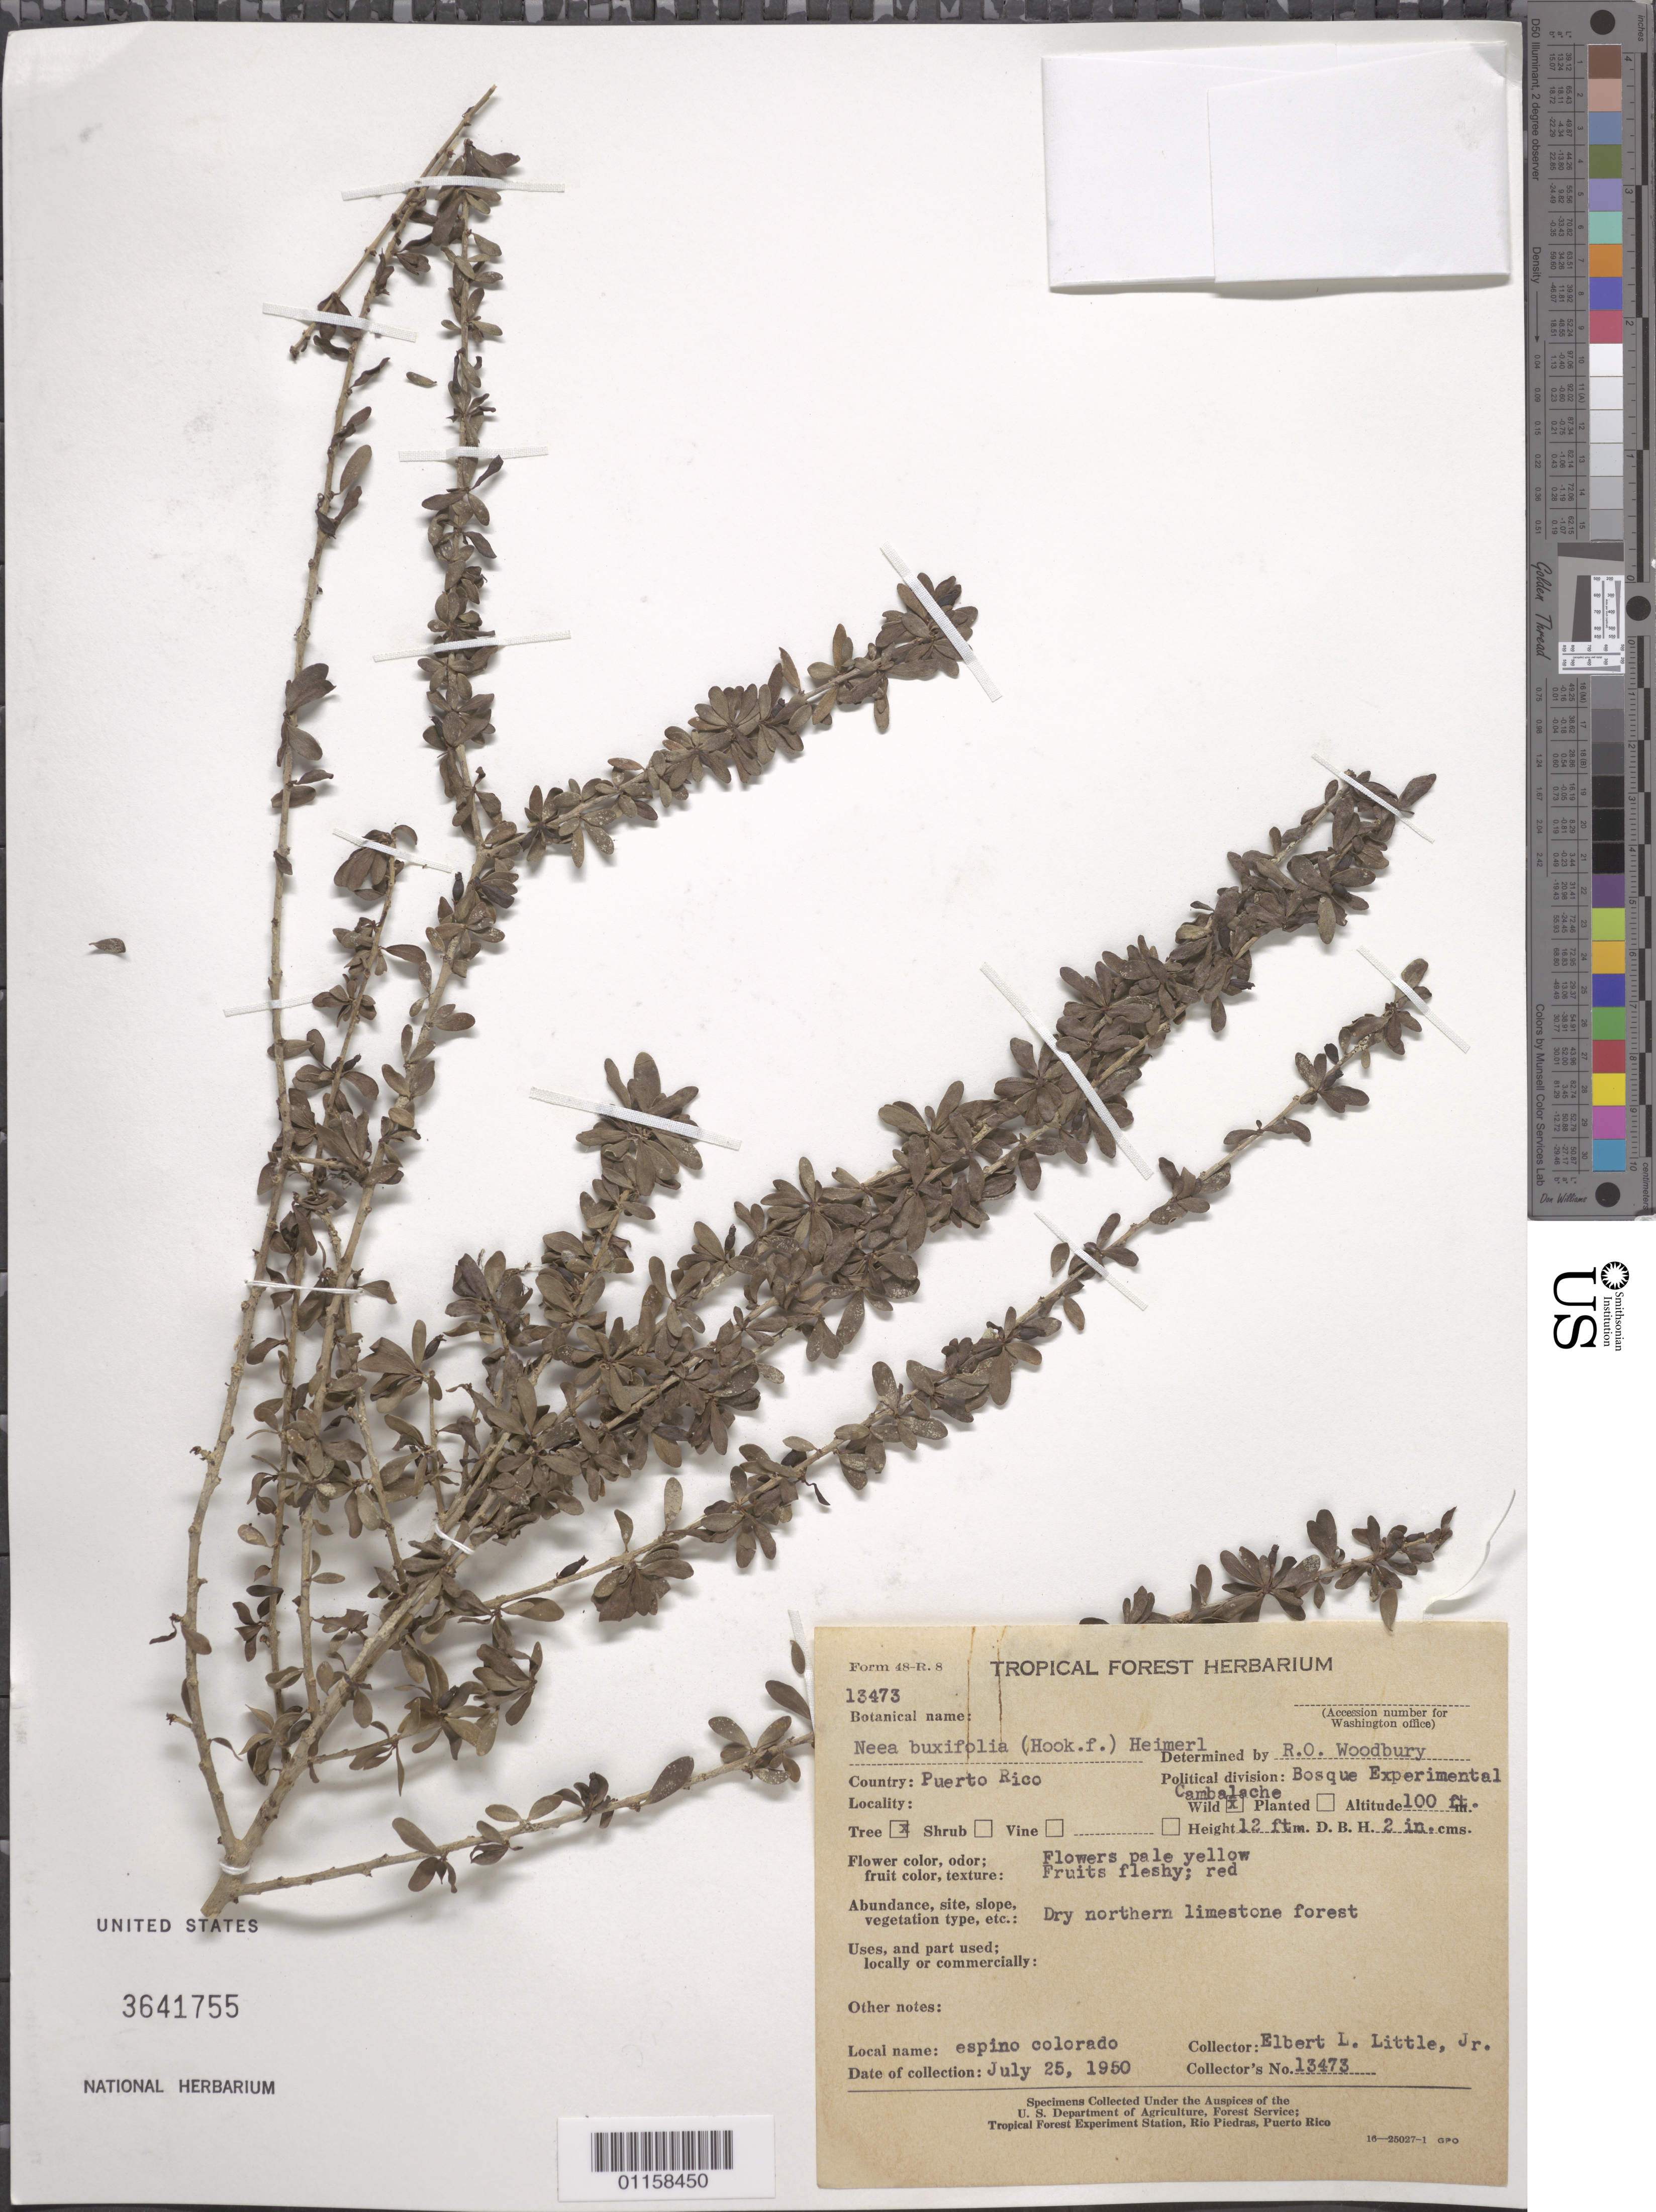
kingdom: Plantae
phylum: Tracheophyta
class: Magnoliopsida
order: Caryophyllales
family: Nyctaginaceae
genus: Neea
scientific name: Neea buxifolia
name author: (Hook. f.) Heimerl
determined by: Woodbury, R. O.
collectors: E. L. Little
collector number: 13473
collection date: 1950-07-25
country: Puerto Rico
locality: Bosque Experimental Cambalache.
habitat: Dry northern limestone forest.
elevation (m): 30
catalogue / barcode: US 3641755